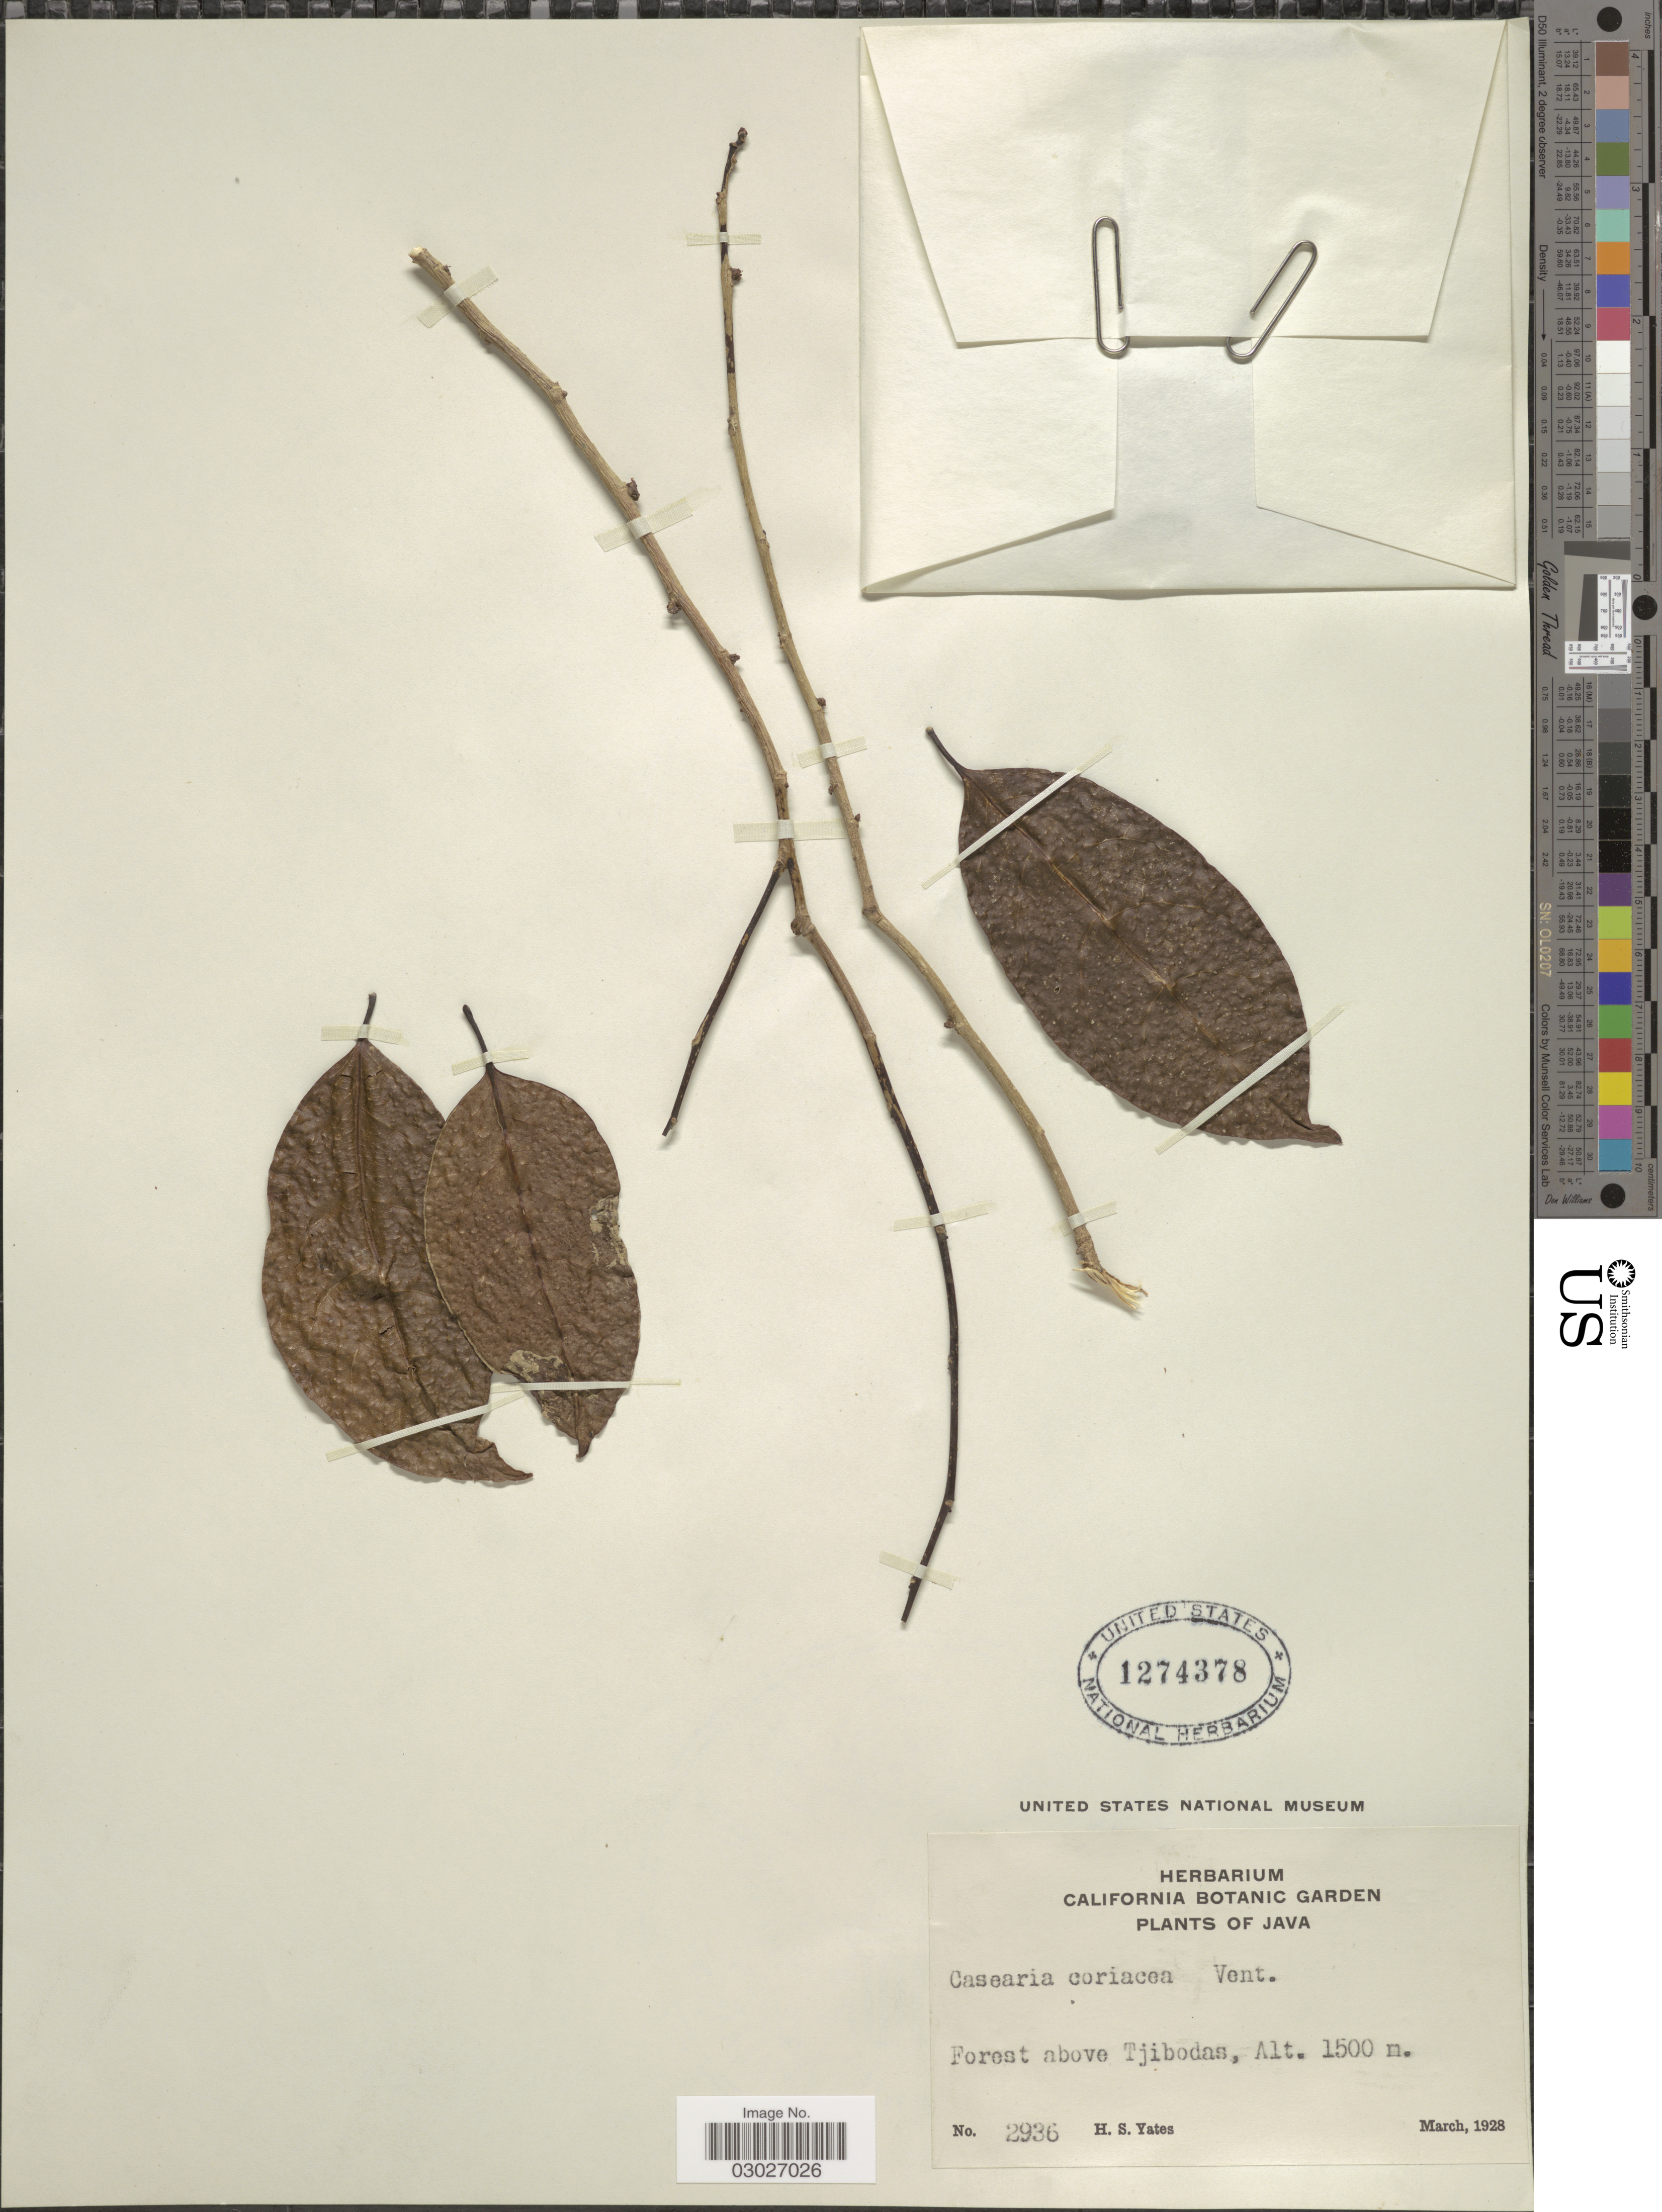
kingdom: Plantae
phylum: Tracheophyta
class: Magnoliopsida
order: Malpighiales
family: Salicaceae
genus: Casearia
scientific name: Casearia coriacea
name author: Vent.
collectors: H. S. Yates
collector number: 2936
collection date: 1928-03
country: Indonesia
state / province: Java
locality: Forest above Tjibodas.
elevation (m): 1500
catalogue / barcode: US 1274378